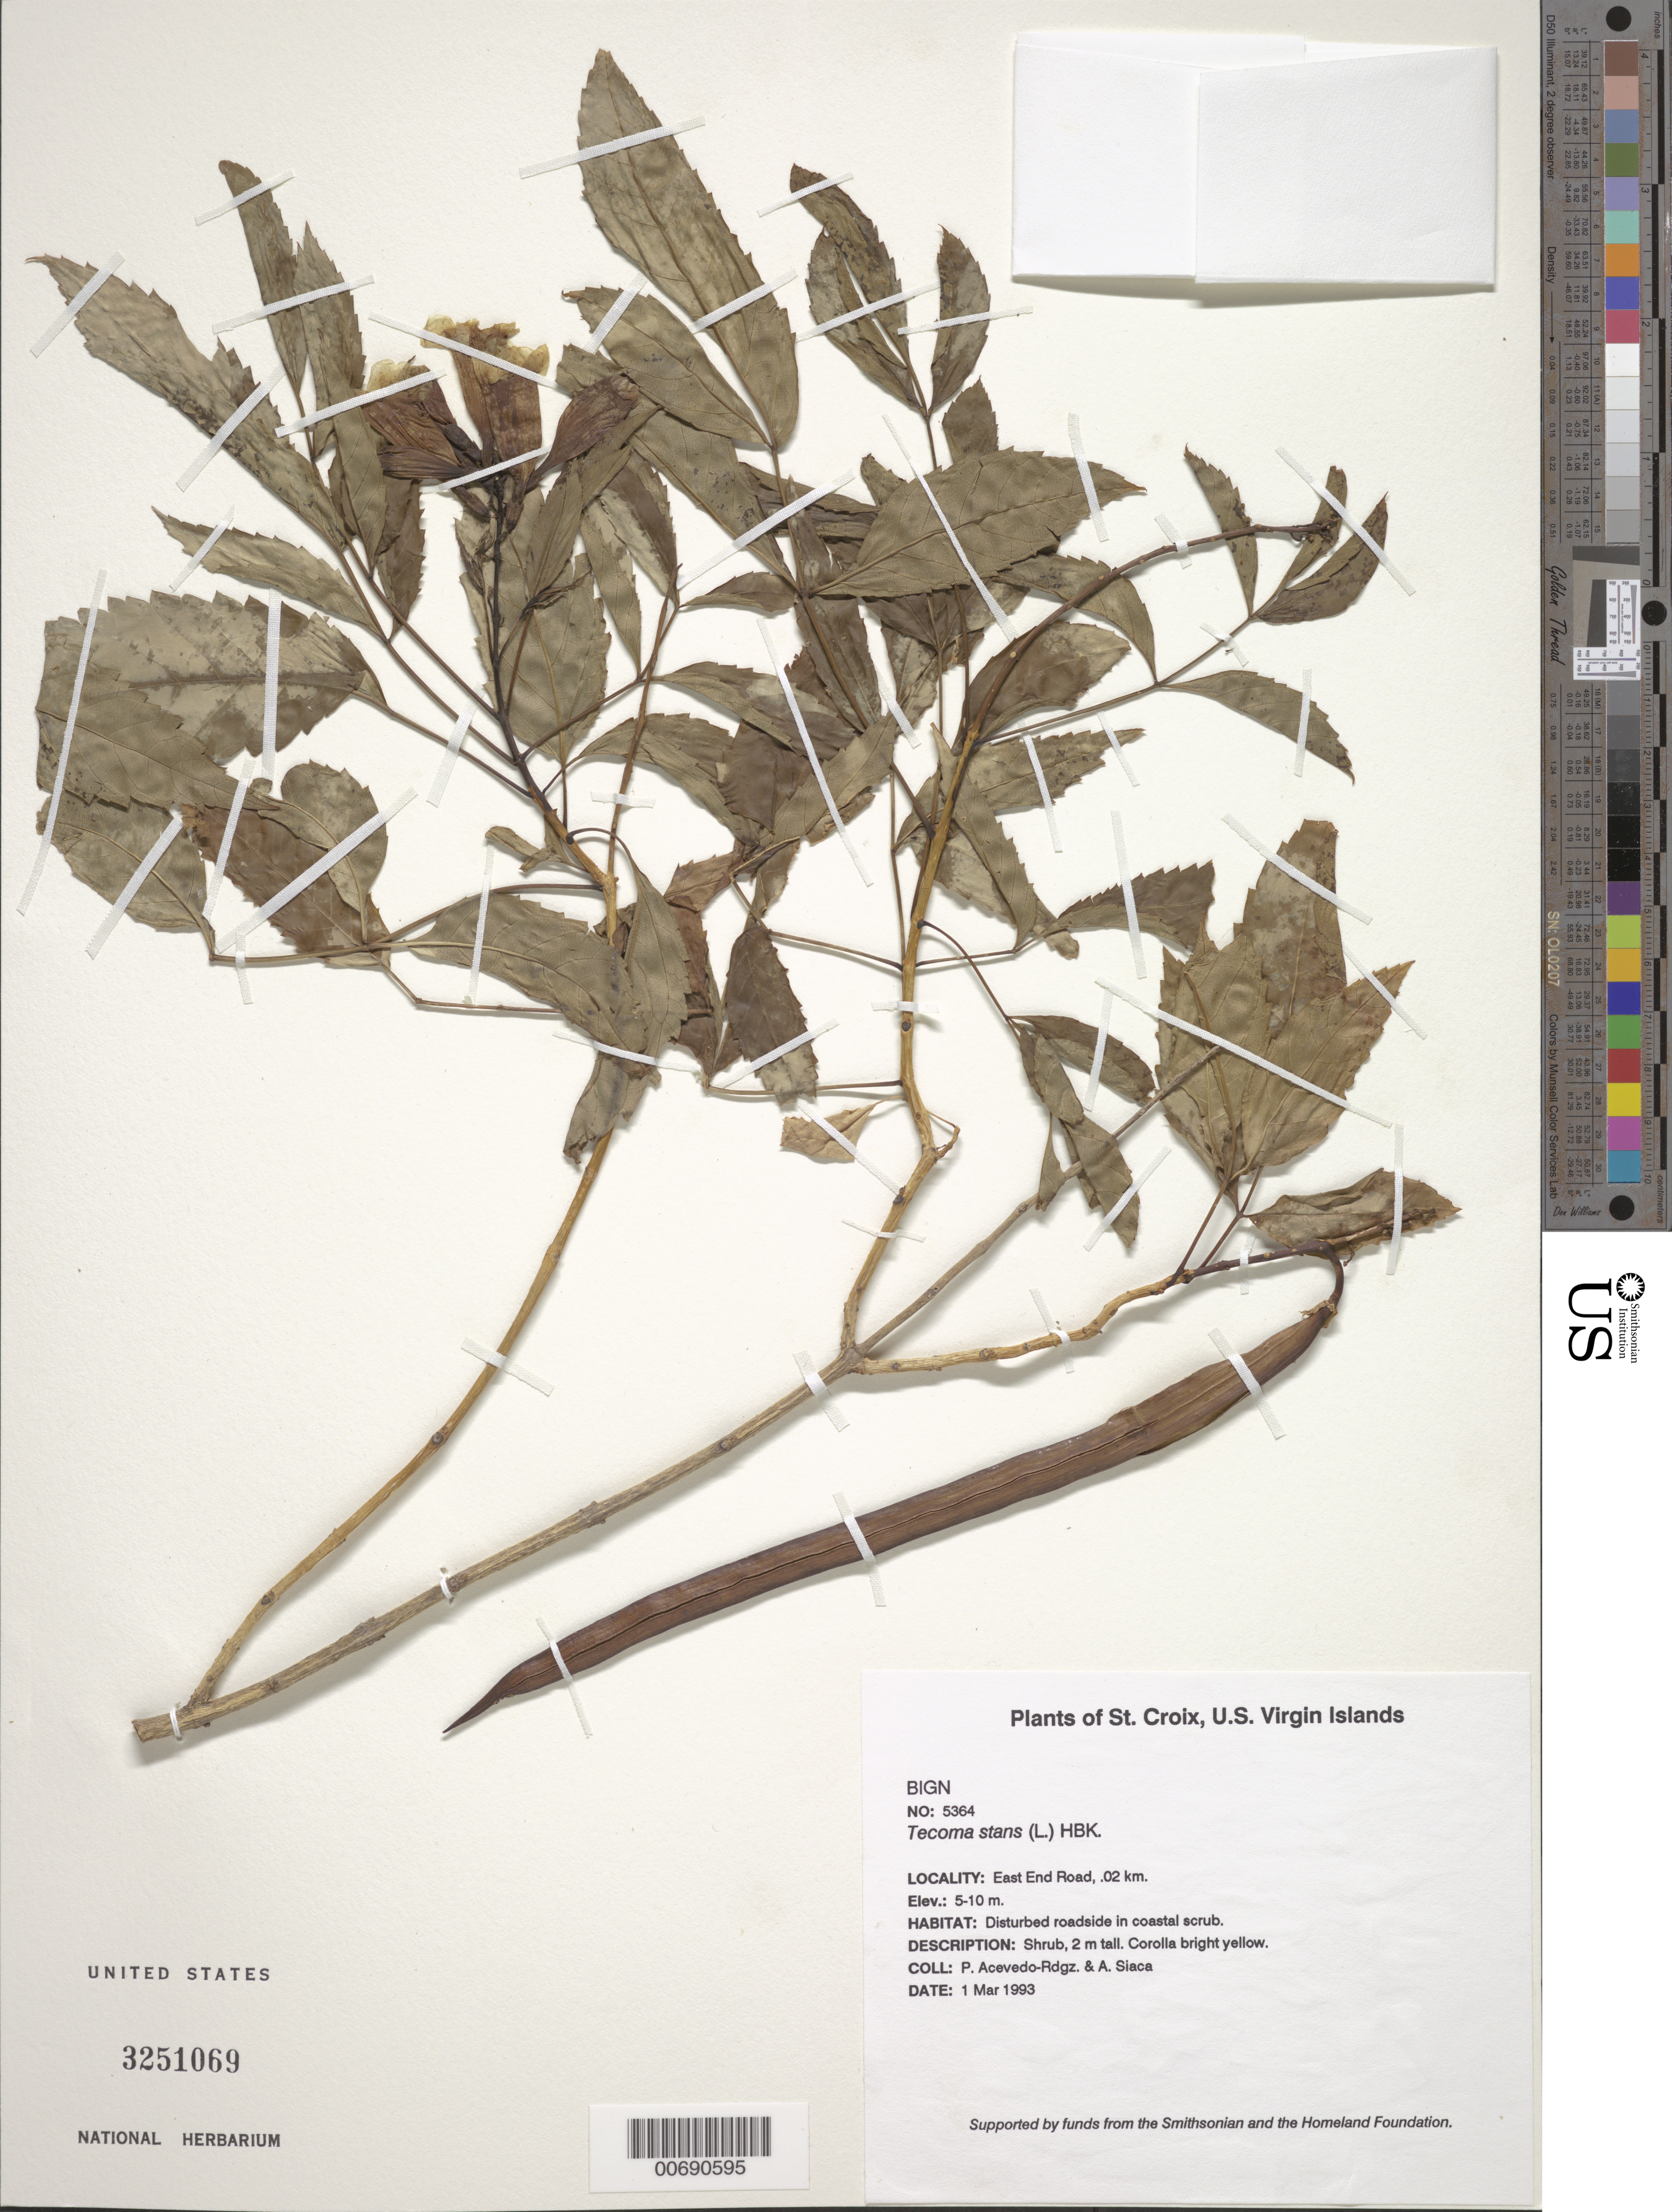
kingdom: Plantae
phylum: Tracheophyta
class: Magnoliopsida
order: Lamiales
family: Bignoniaceae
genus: Tecoma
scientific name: Tecoma stans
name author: (L.) Juss. ex Kunth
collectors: P. Acevedo-Rodr. & A. Siaca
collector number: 5364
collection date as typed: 01 Mar 1993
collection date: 1993-03-01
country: U.S. Virgin Islands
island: St. Croix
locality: East End Road, .02 km.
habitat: Disturbed roadside in coastal scrub.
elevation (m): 5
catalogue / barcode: US 3251069